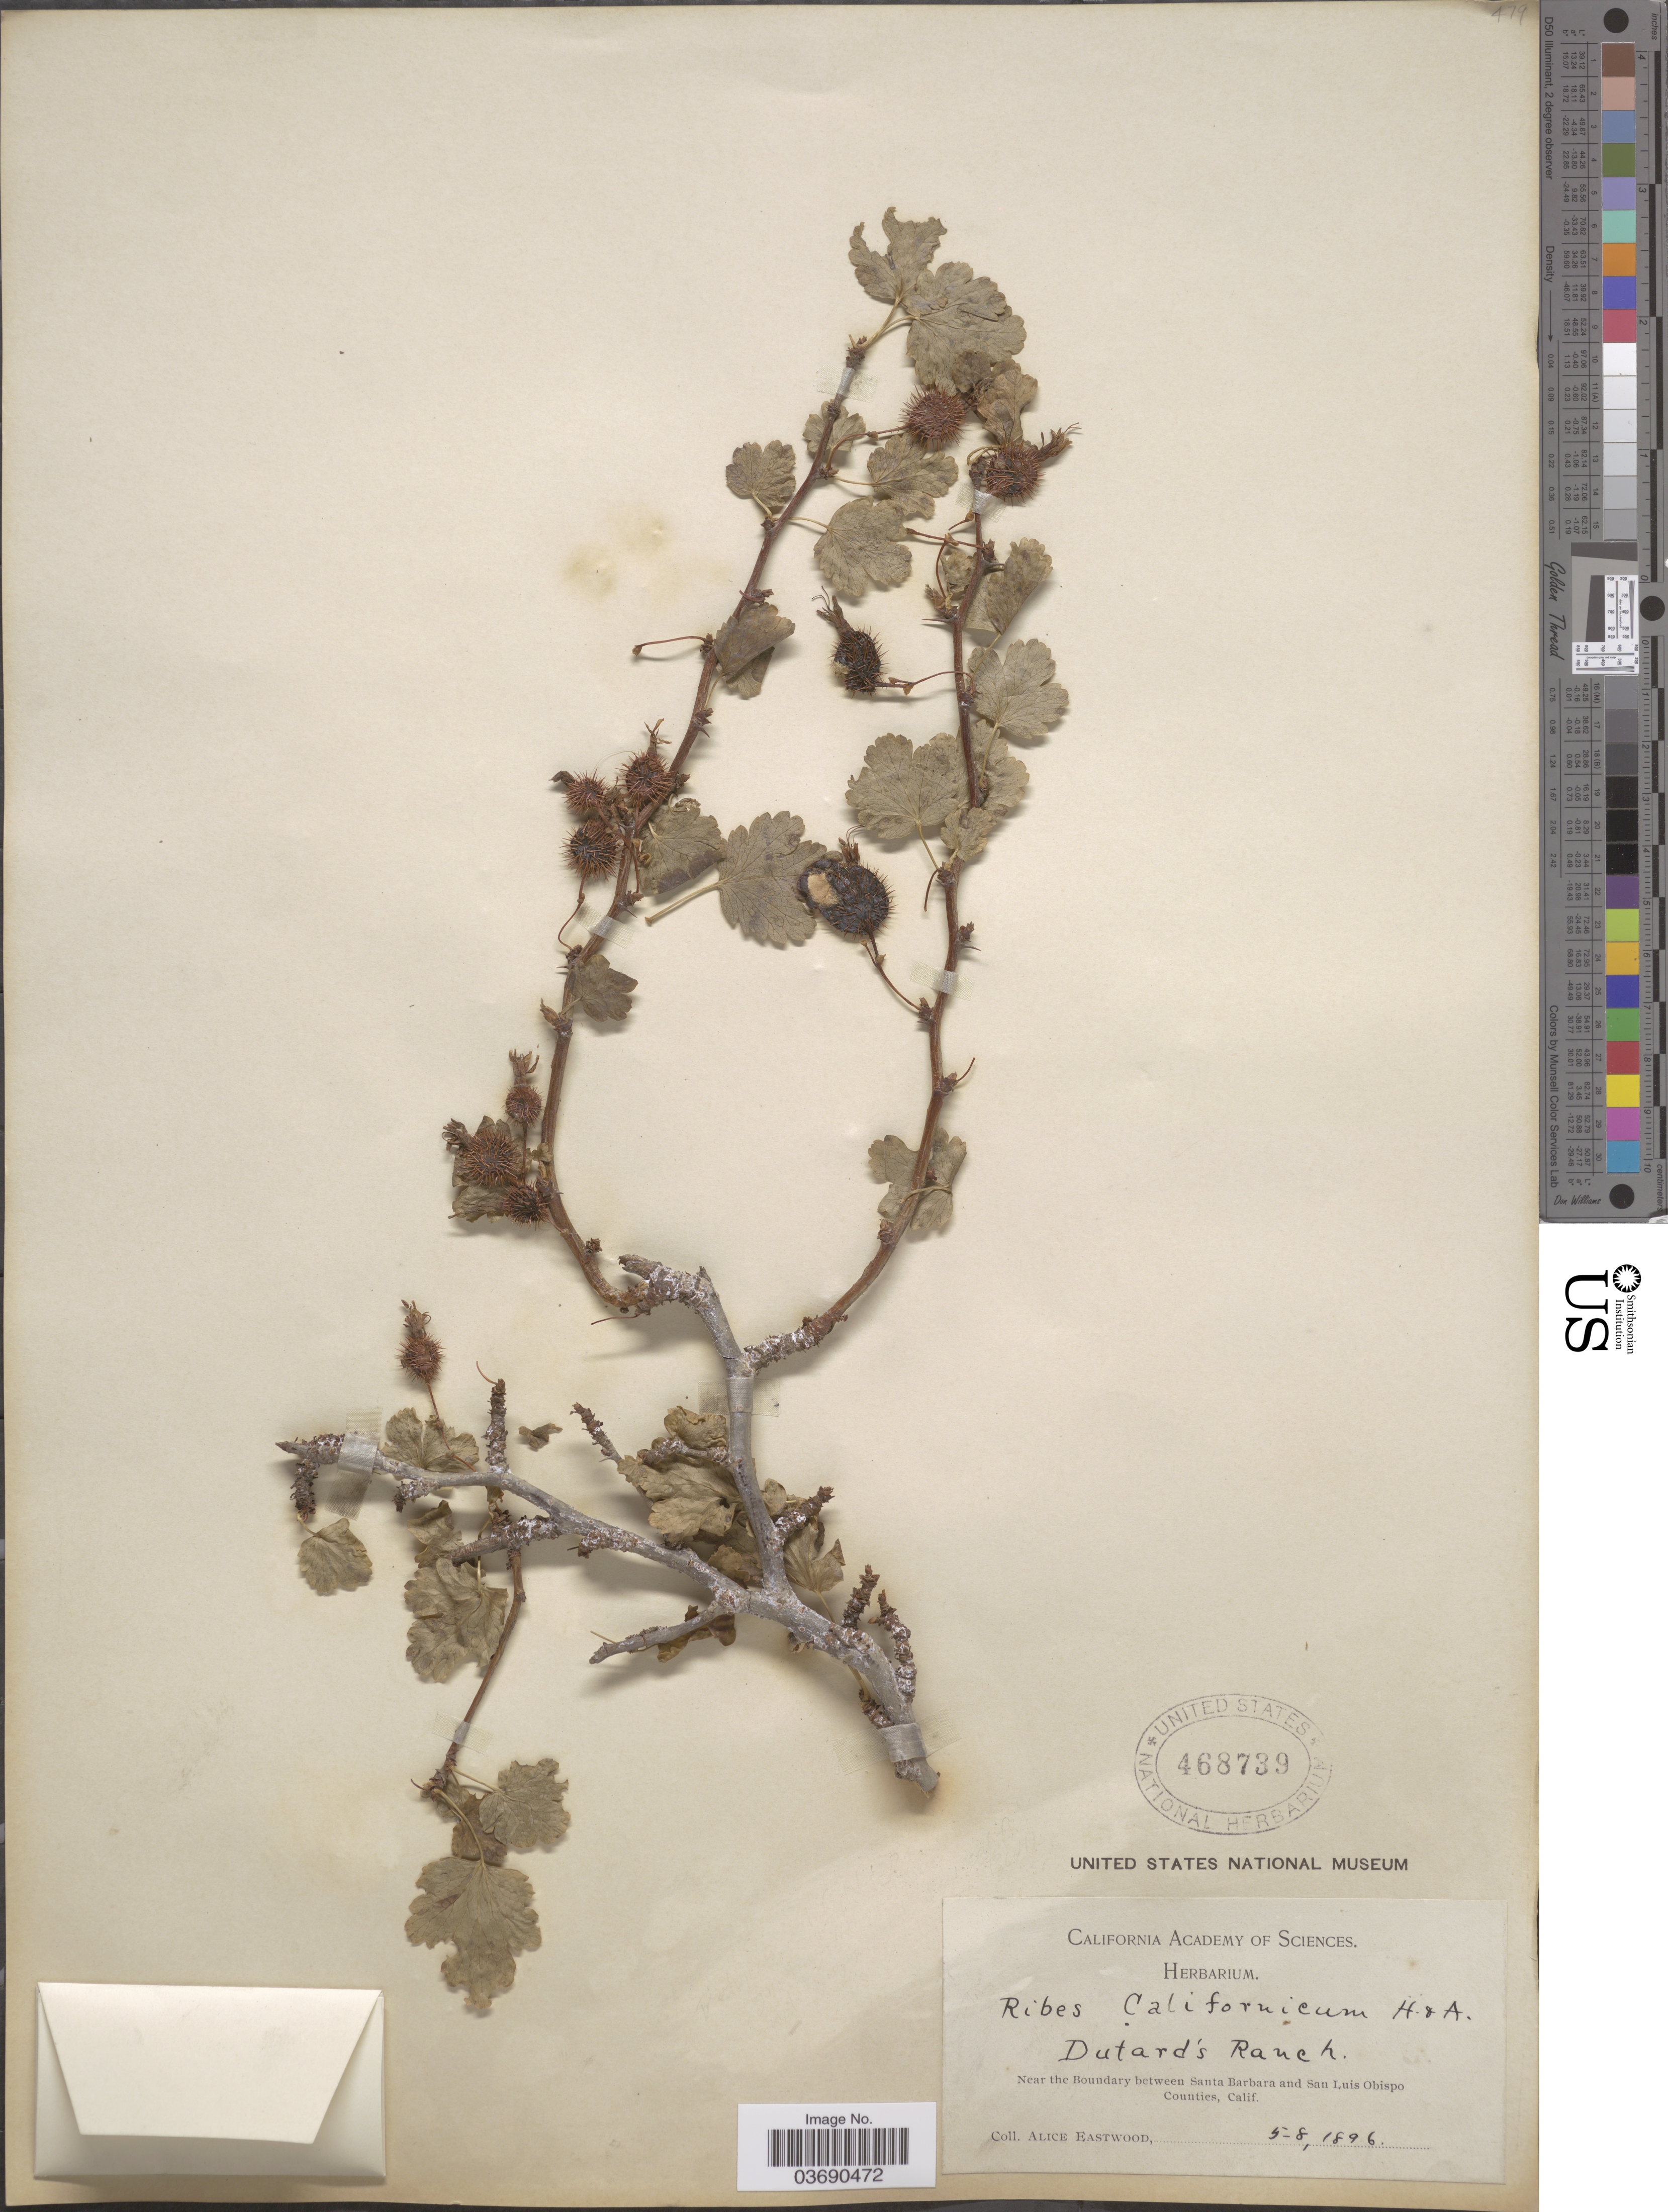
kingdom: Plantae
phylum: Tracheophyta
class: Magnoliopsida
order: Saxifragales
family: Grossulariaceae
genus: Ribes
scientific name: Ribes californicum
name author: Hook. & Arn.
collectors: A. Eastwood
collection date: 1896-05-08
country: United States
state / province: California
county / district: Santa Barbara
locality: Dutard's Ranch. Near the Boundary between Santa Barbara and San Luis Obispo Counties.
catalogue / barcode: US 468739